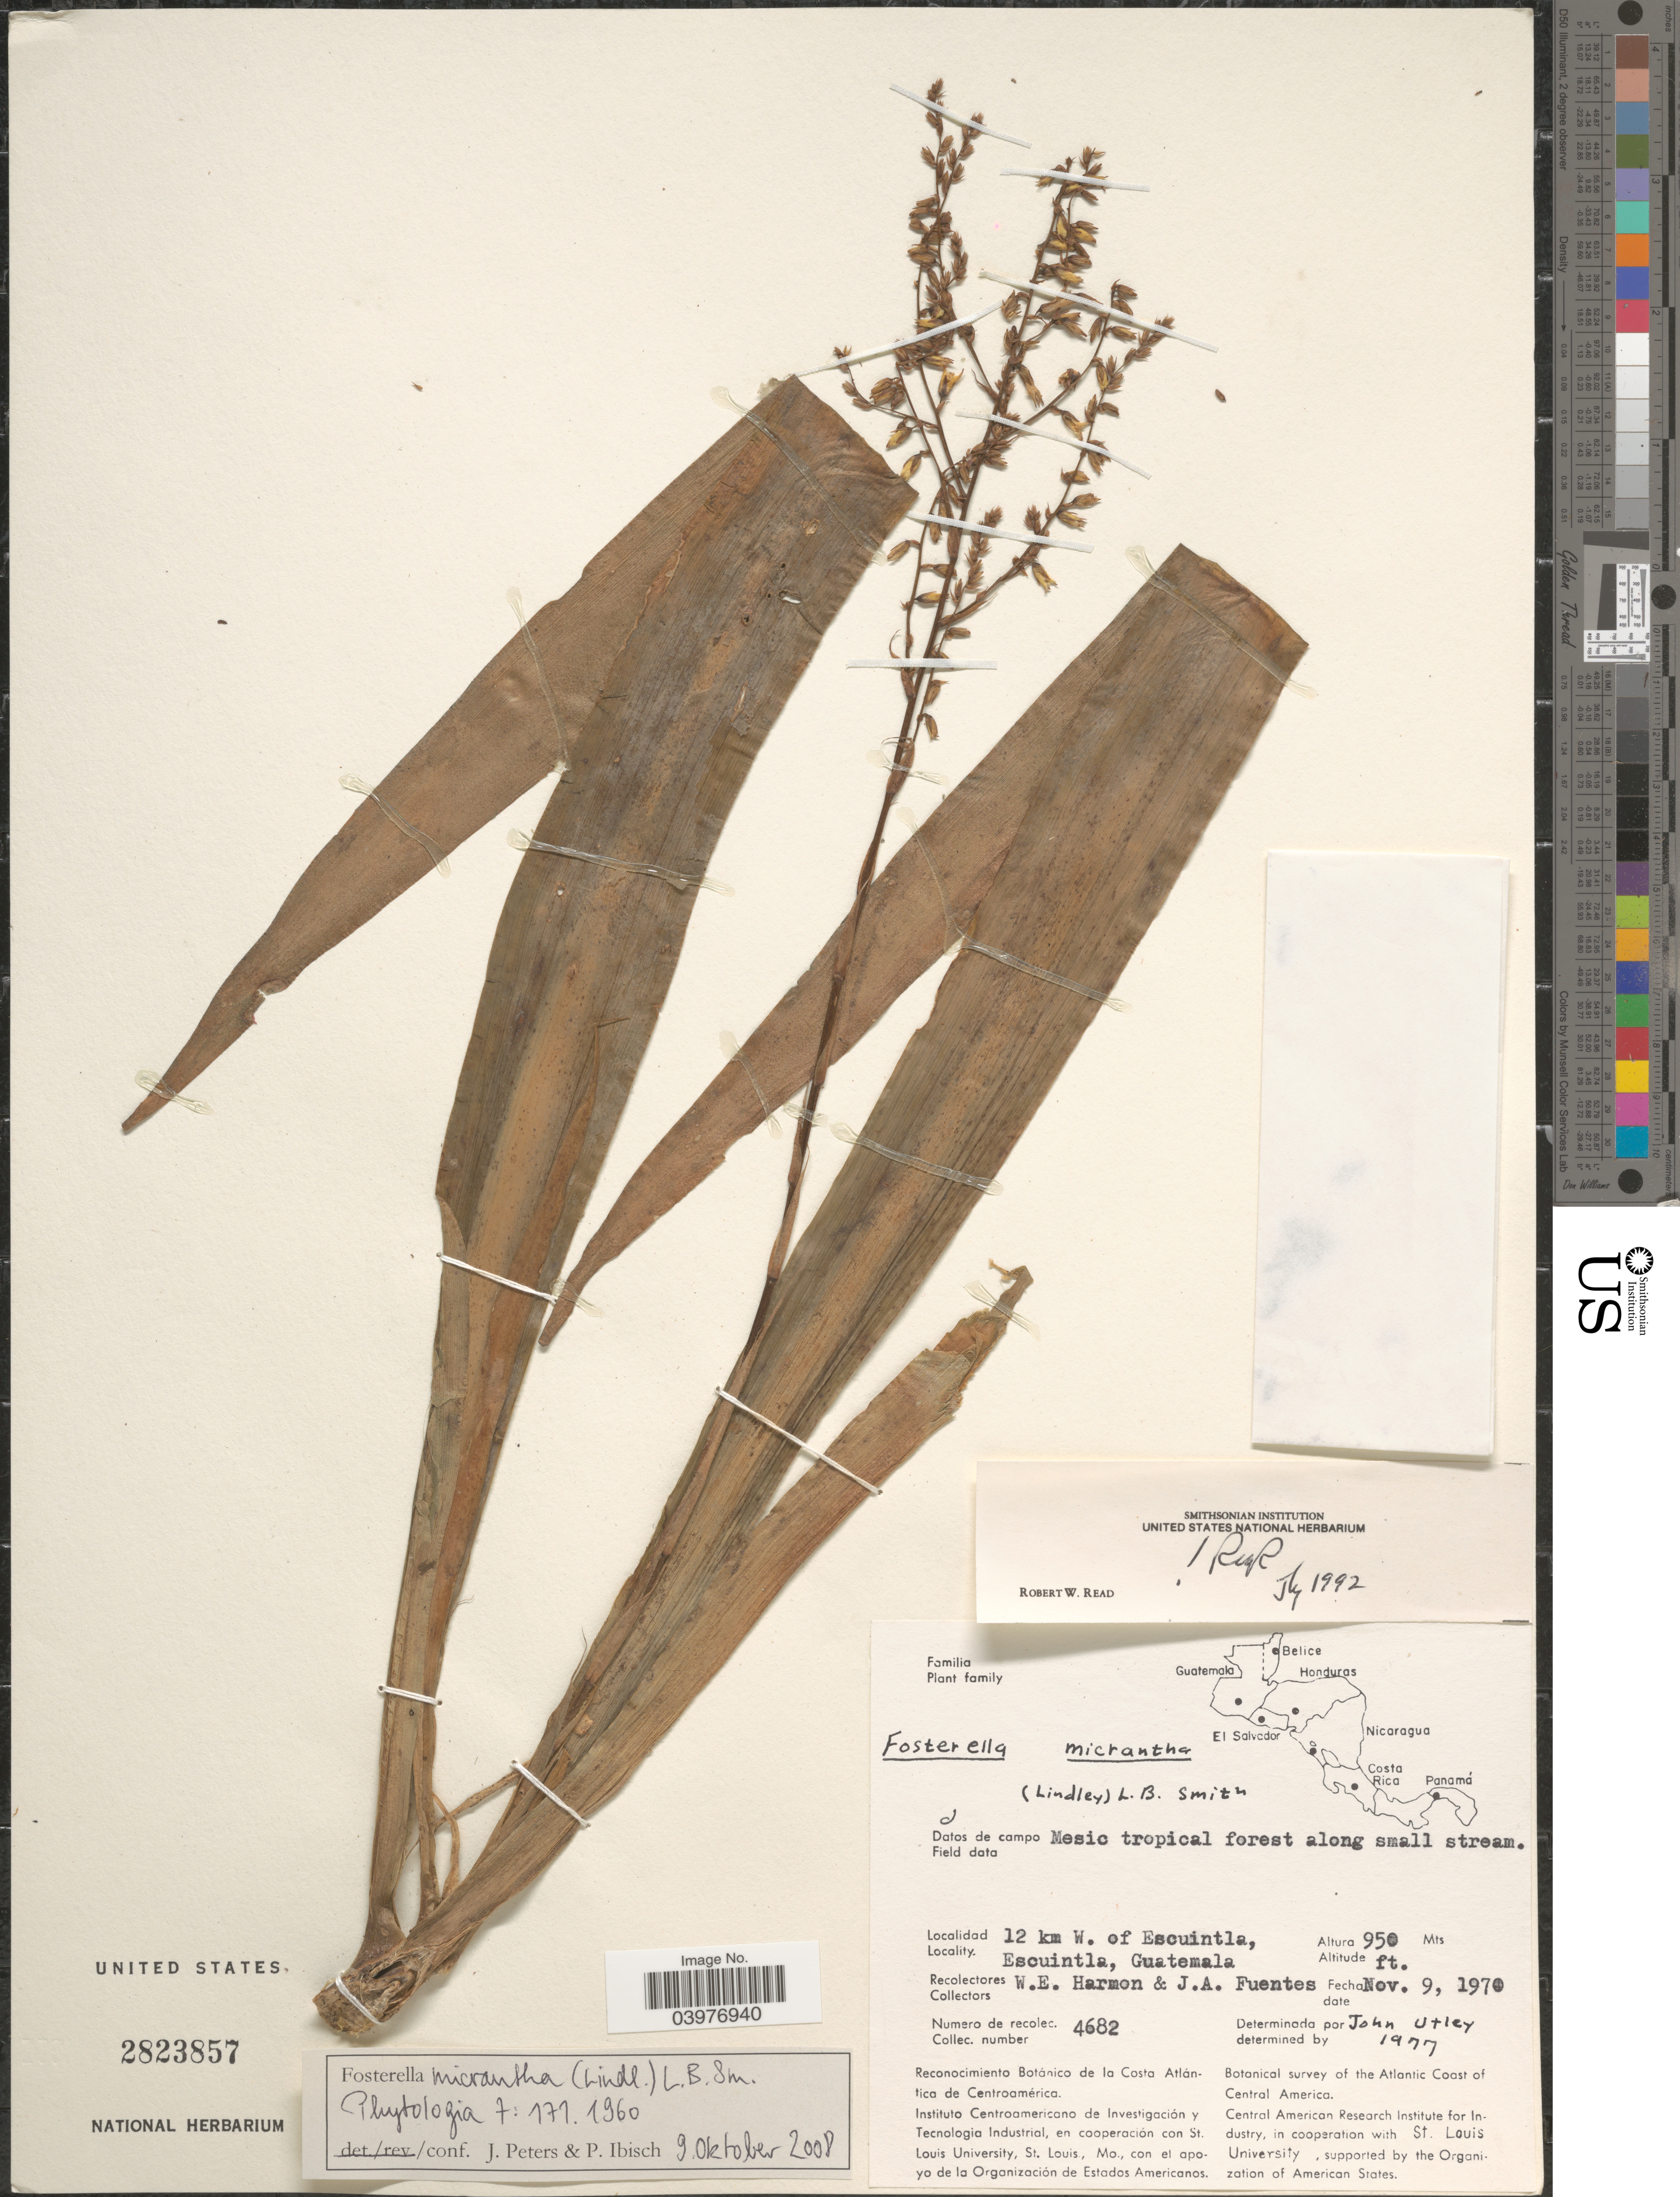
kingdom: Plantae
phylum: Tracheophyta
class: Liliopsida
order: Poales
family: Bromeliaceae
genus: Fosterella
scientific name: Fosterella micrantha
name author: (Lindl.) L.B. Sm.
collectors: W. E. Harmon & J. Fuentes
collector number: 4682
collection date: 1970-11-09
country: Guatemala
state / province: Escuintla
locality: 12 km W. of Escuintla.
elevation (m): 290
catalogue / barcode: US 2823857